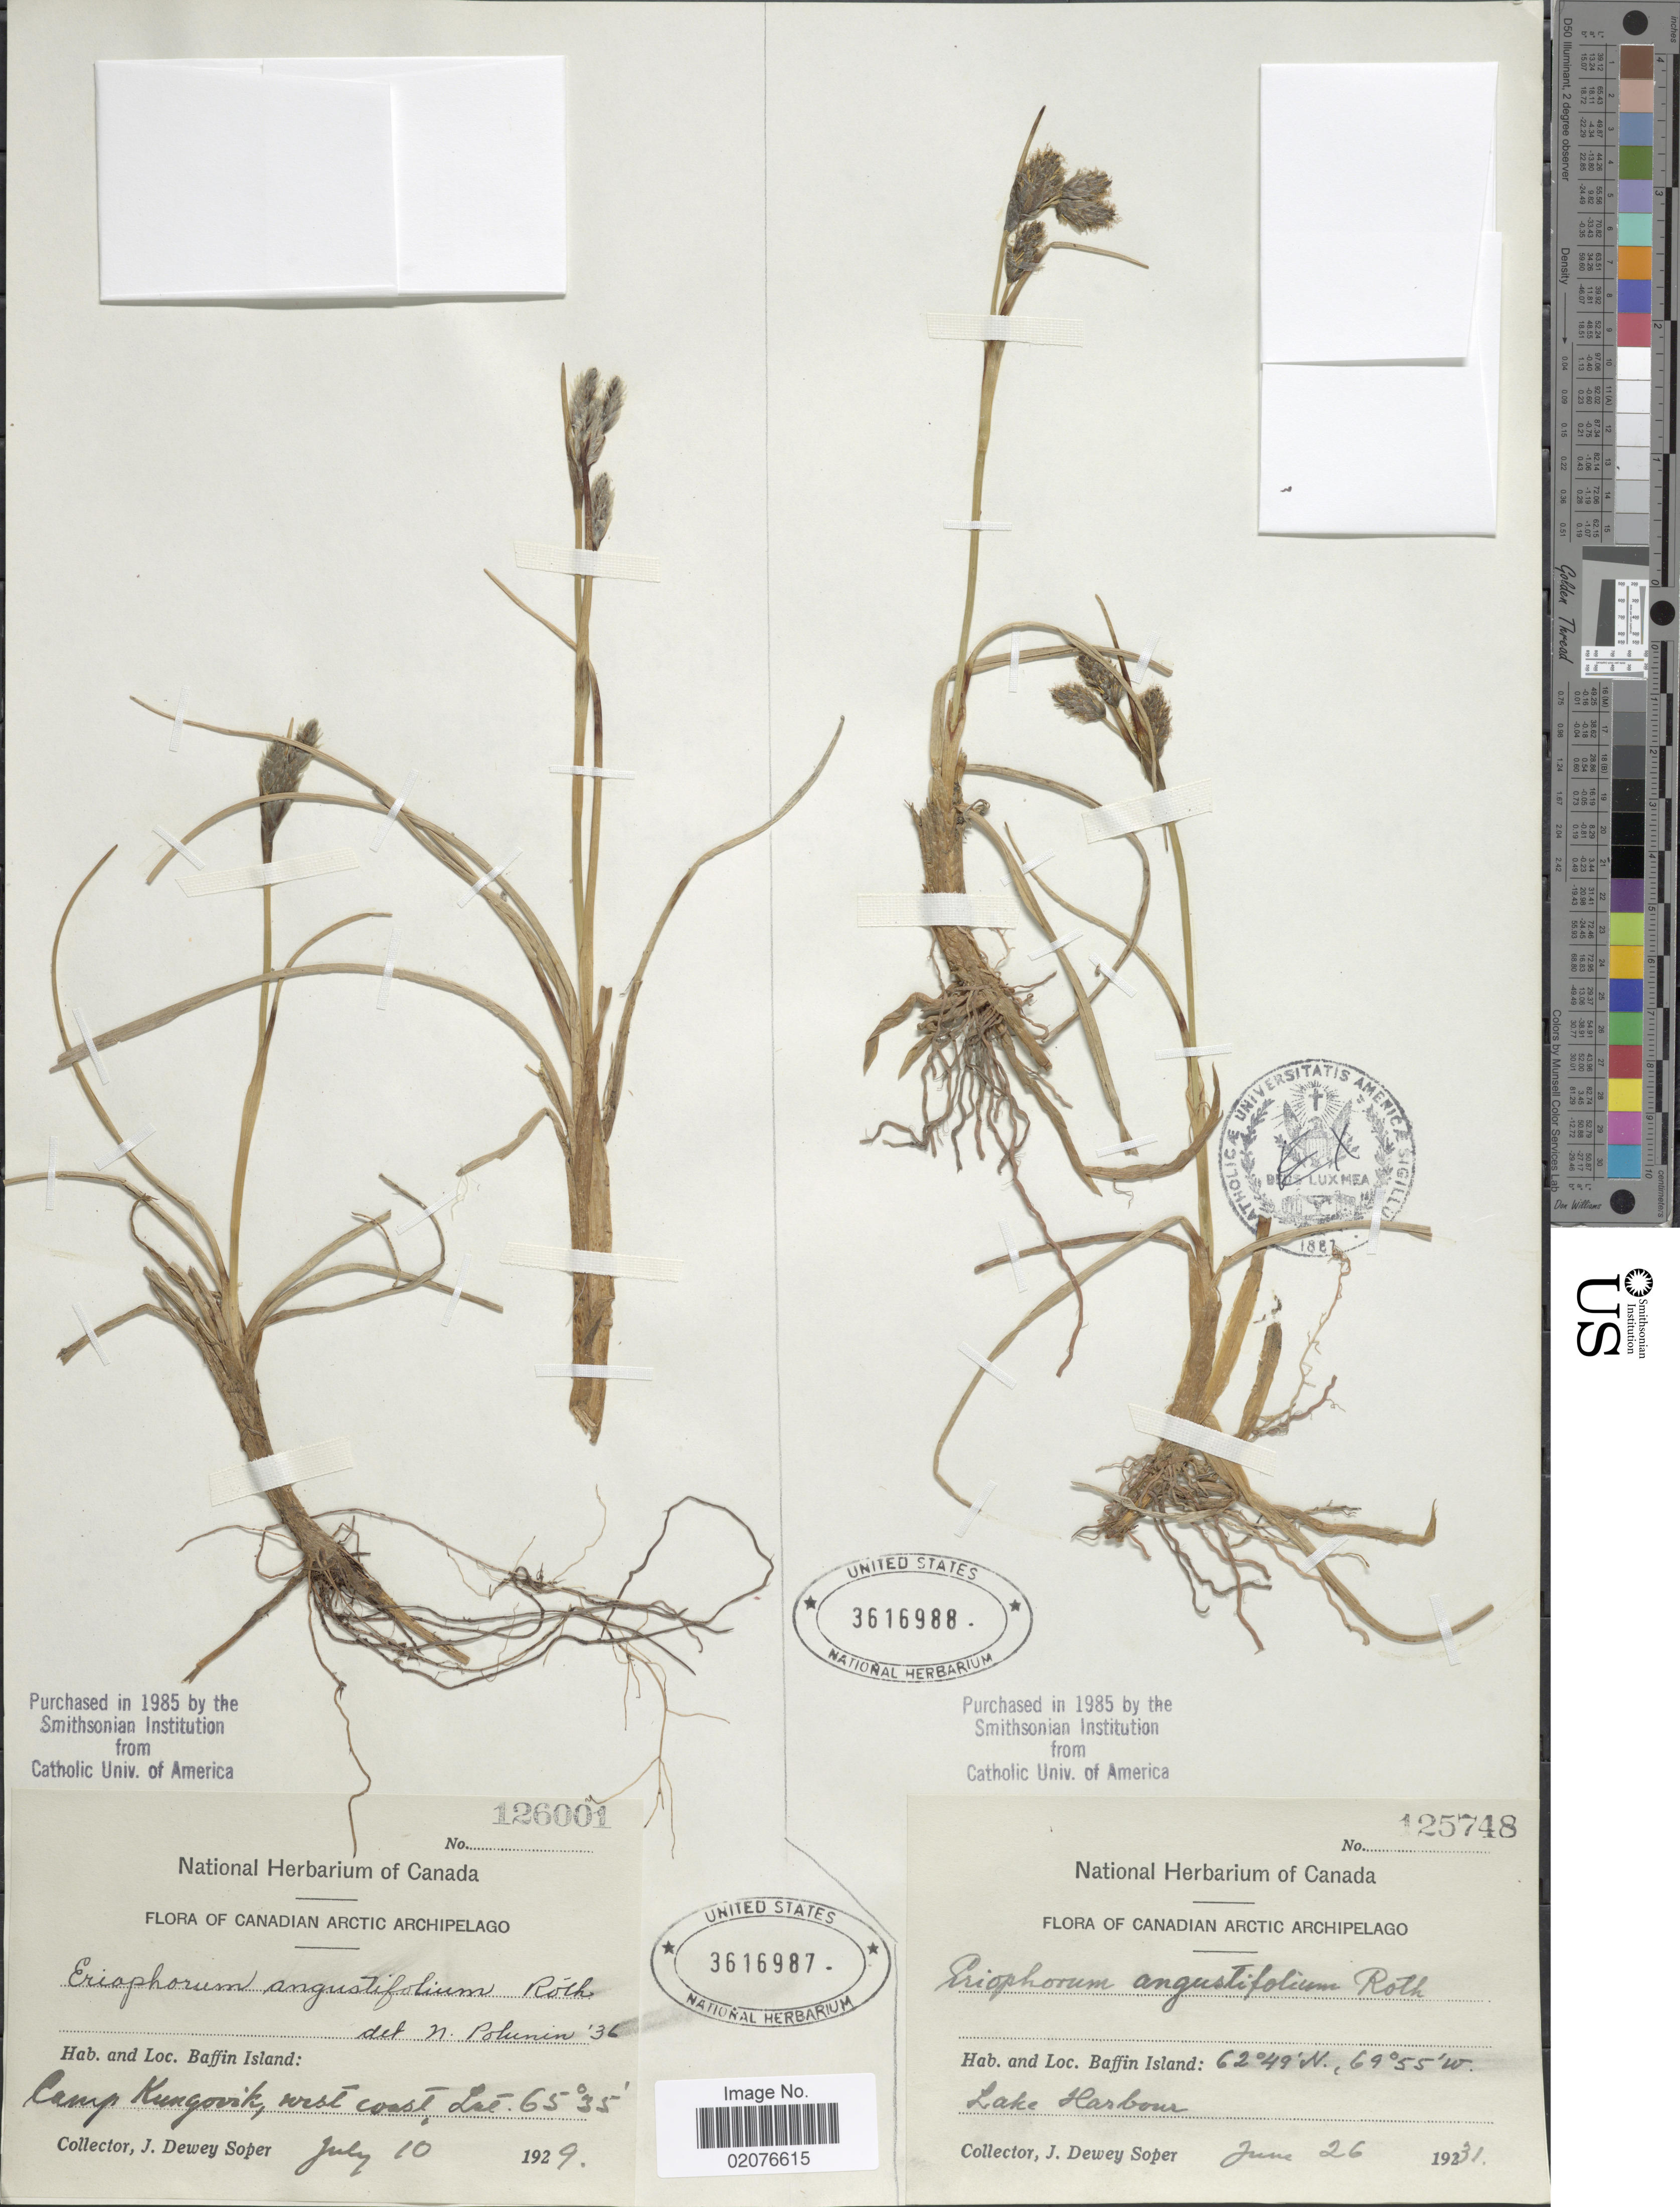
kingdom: Plantae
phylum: Tracheophyta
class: Liliopsida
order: Poales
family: Cyperaceae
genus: Eriophorum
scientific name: Eriophorum angustifolium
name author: Honck.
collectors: J. Soper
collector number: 126001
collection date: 1929-07-10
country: Canada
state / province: Nunavut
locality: Canadian Arctic Archipelago, Baffin Island: Camp Kungovik, west coast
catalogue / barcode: US 3616987